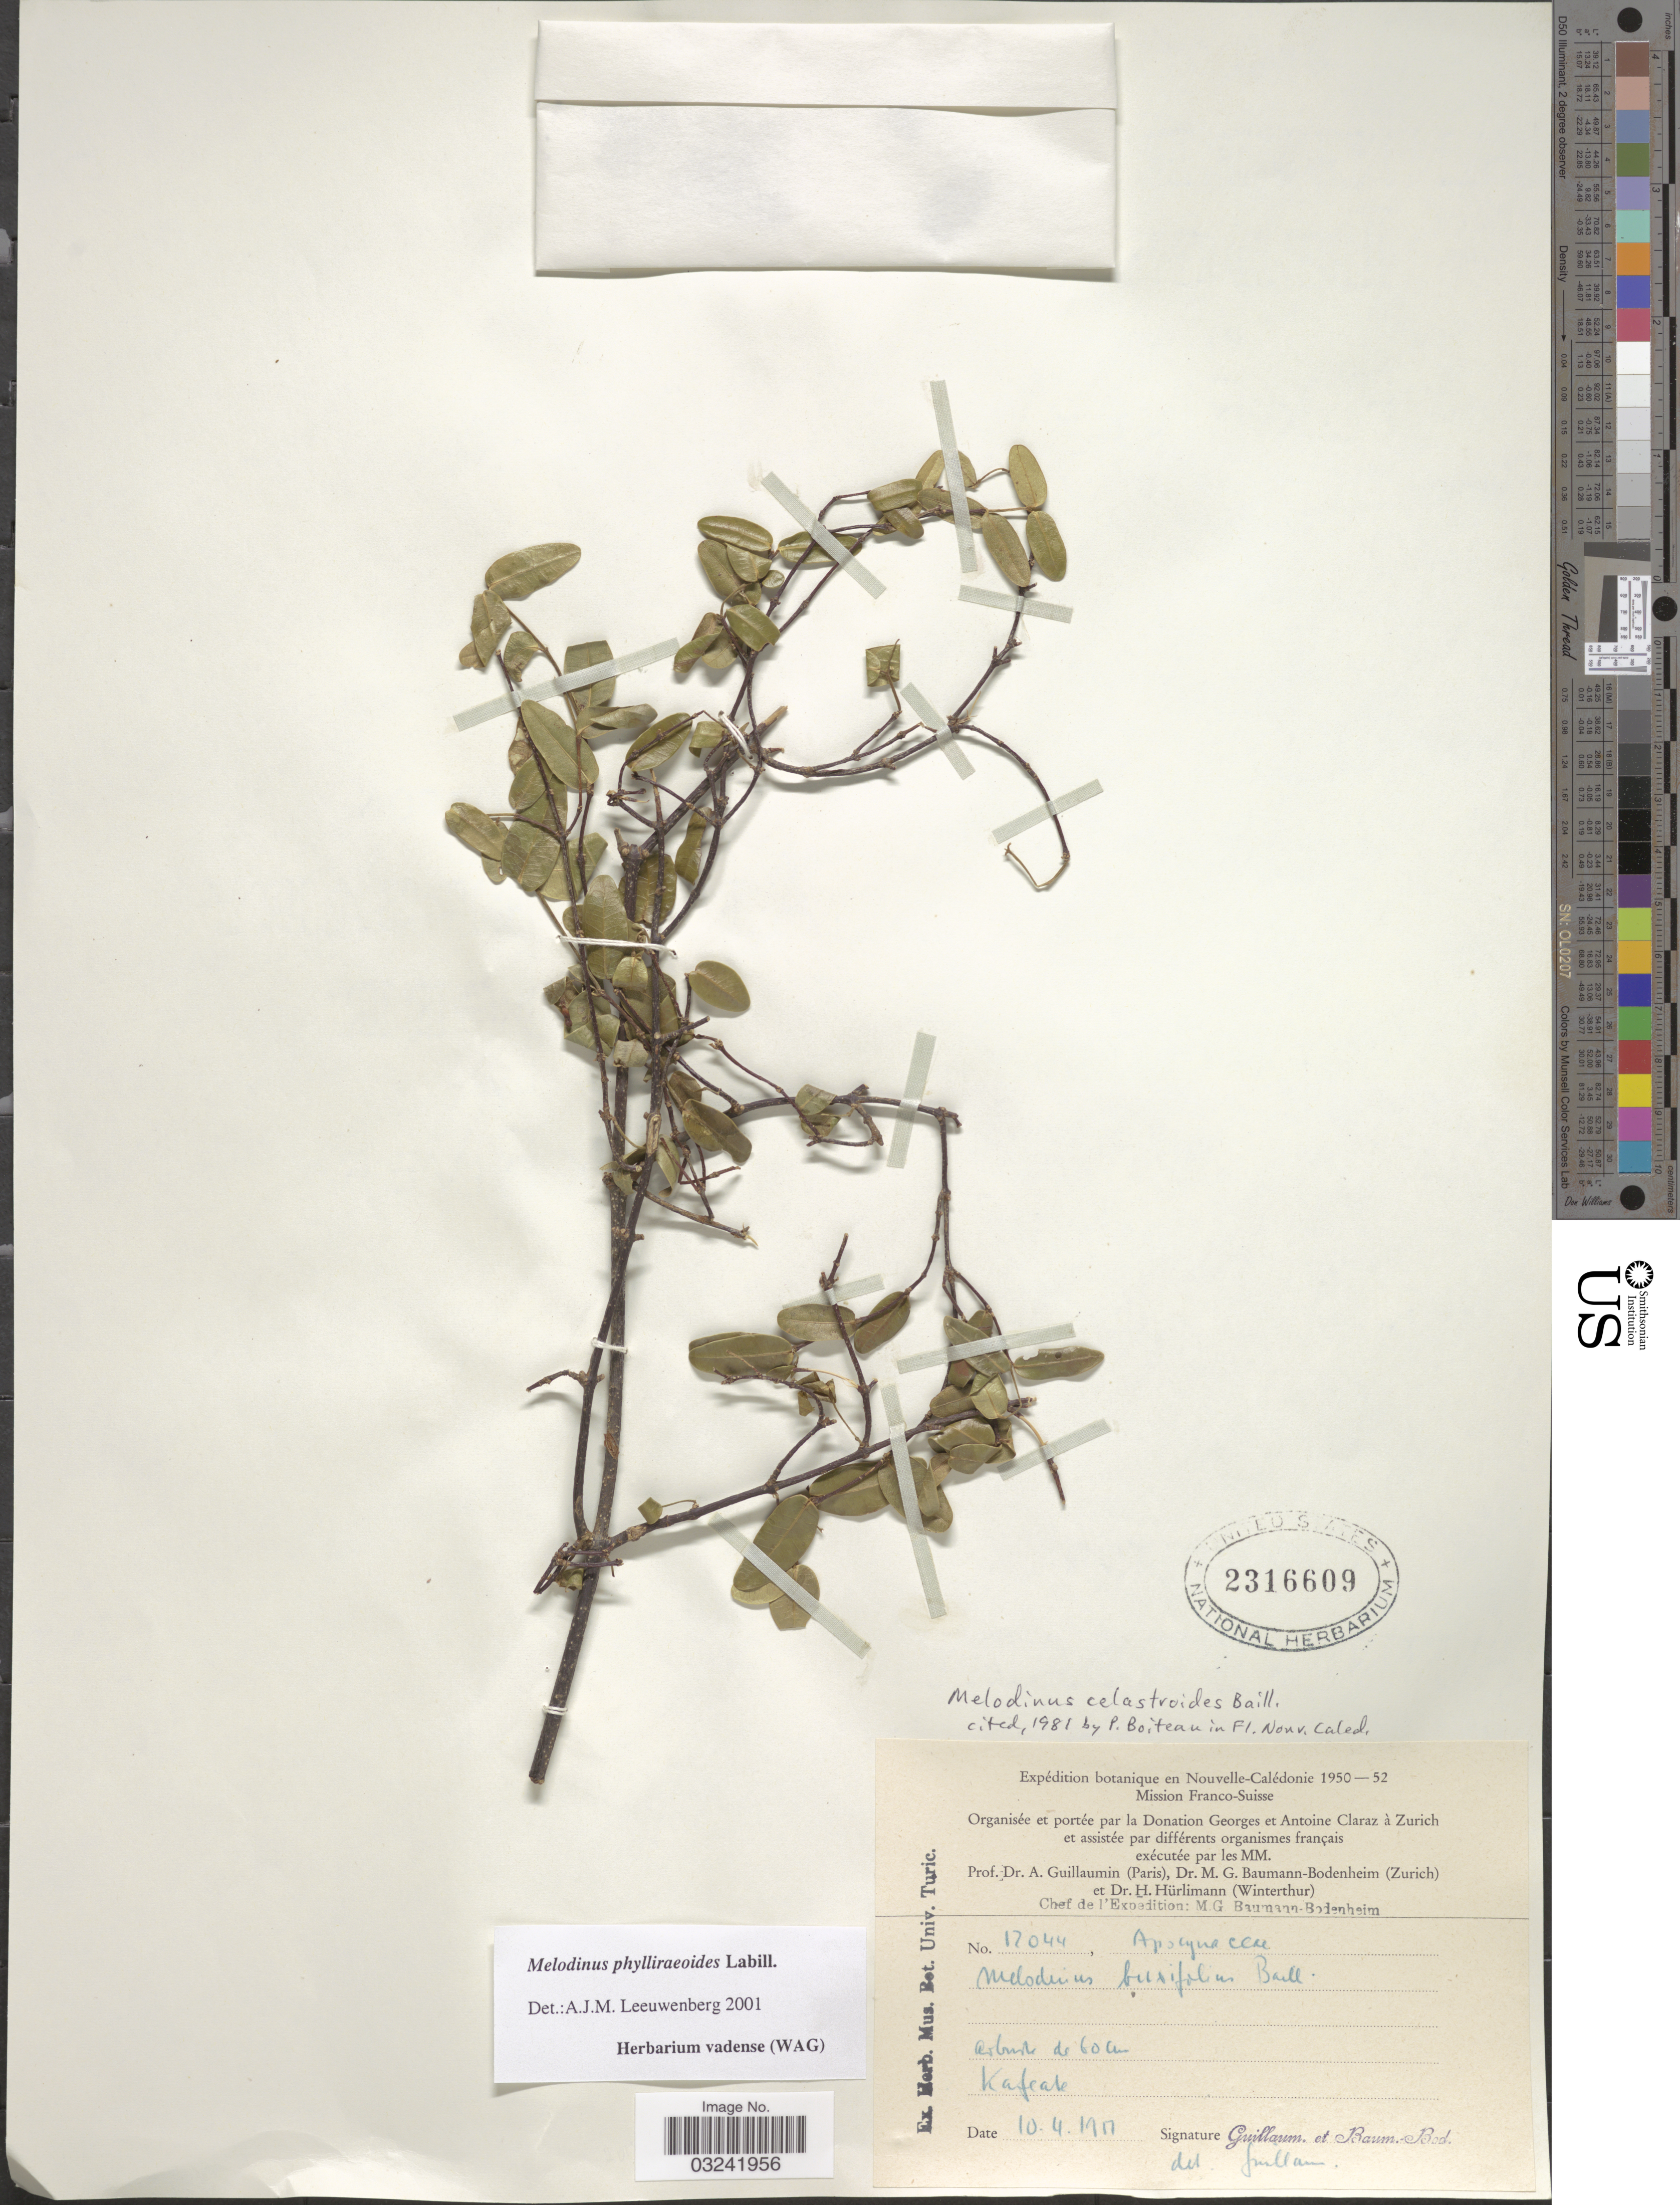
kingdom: Plantae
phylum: Tracheophyta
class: Magnoliopsida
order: Gentianales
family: Apocynaceae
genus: Melodinus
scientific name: Melodinus phyllirioides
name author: Labill.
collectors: A. Guillaumin & M. G. Baumann-Bodenheim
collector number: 17044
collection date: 1917-04-10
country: New Caledonia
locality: Nouvelle-Calédonie, Kafeate.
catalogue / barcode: US 2316609